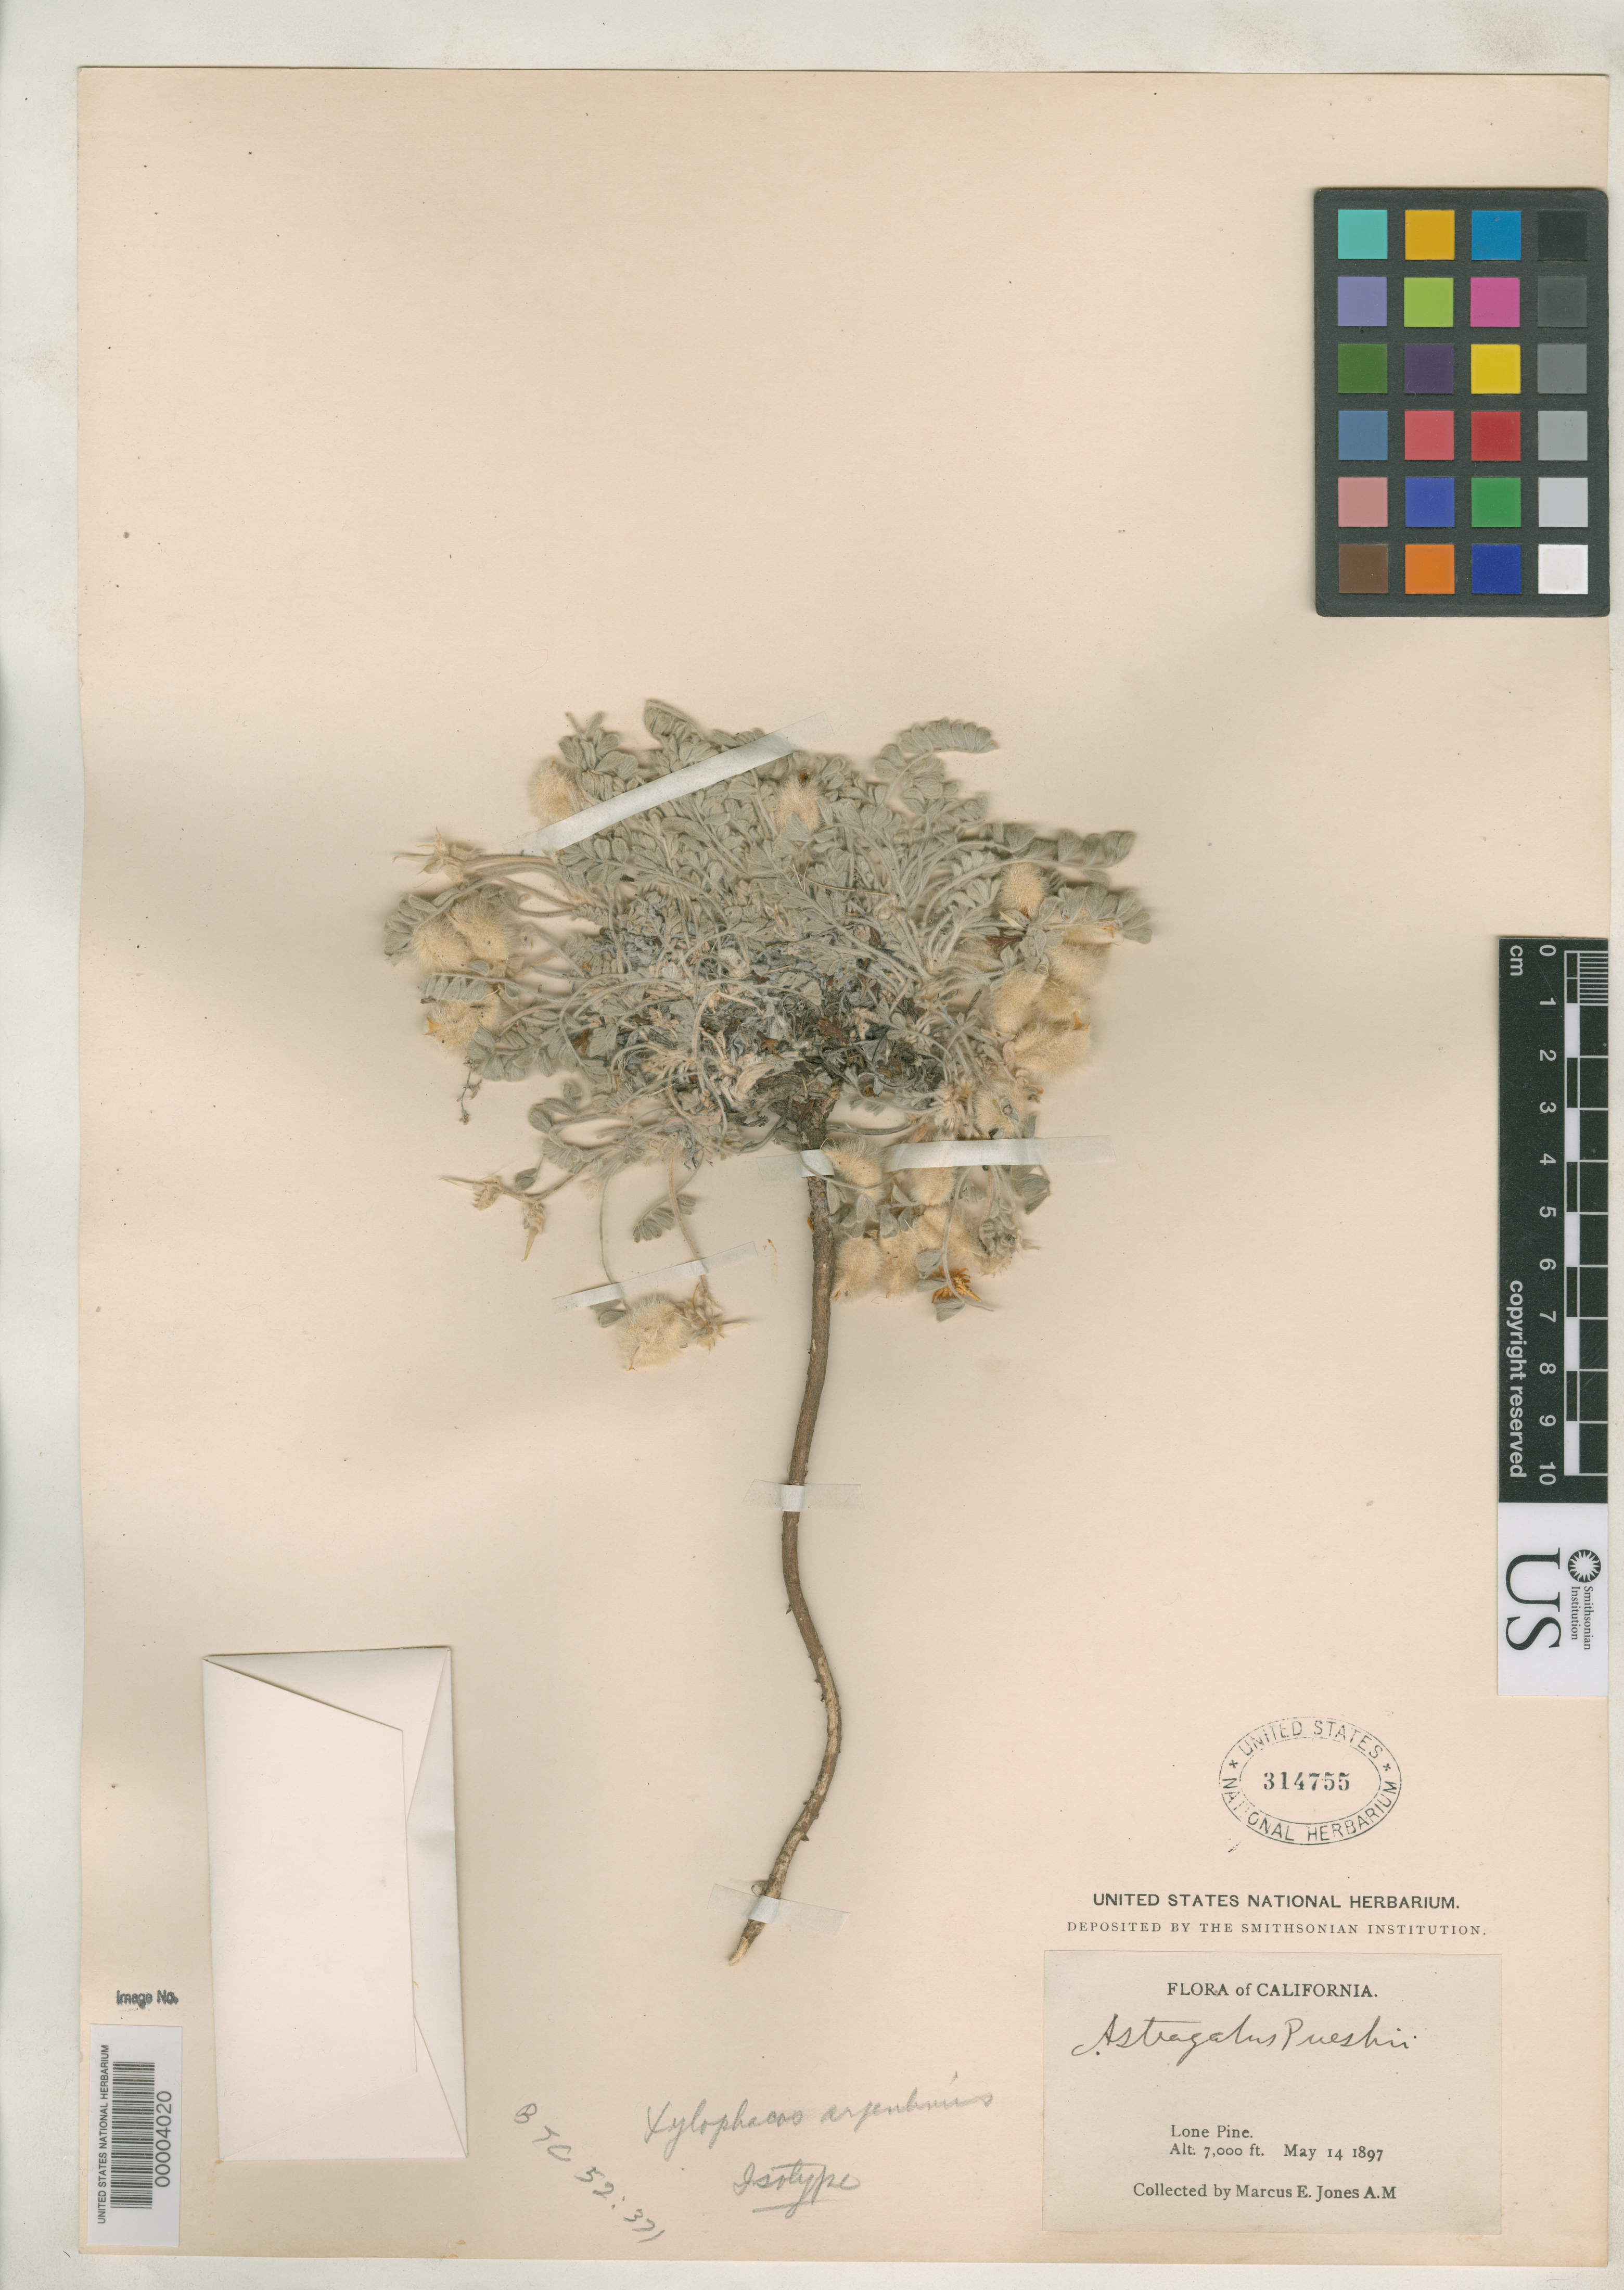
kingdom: Plantae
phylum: Tracheophyta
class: Magnoliopsida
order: Fabales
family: Fabaceae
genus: Xylophacos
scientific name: Xylophacos argentinus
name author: Rydb.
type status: Isotype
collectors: M. E. Jones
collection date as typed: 14 May 1897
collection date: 1897-05-14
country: United States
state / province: California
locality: Lone Pine.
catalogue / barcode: US 314755